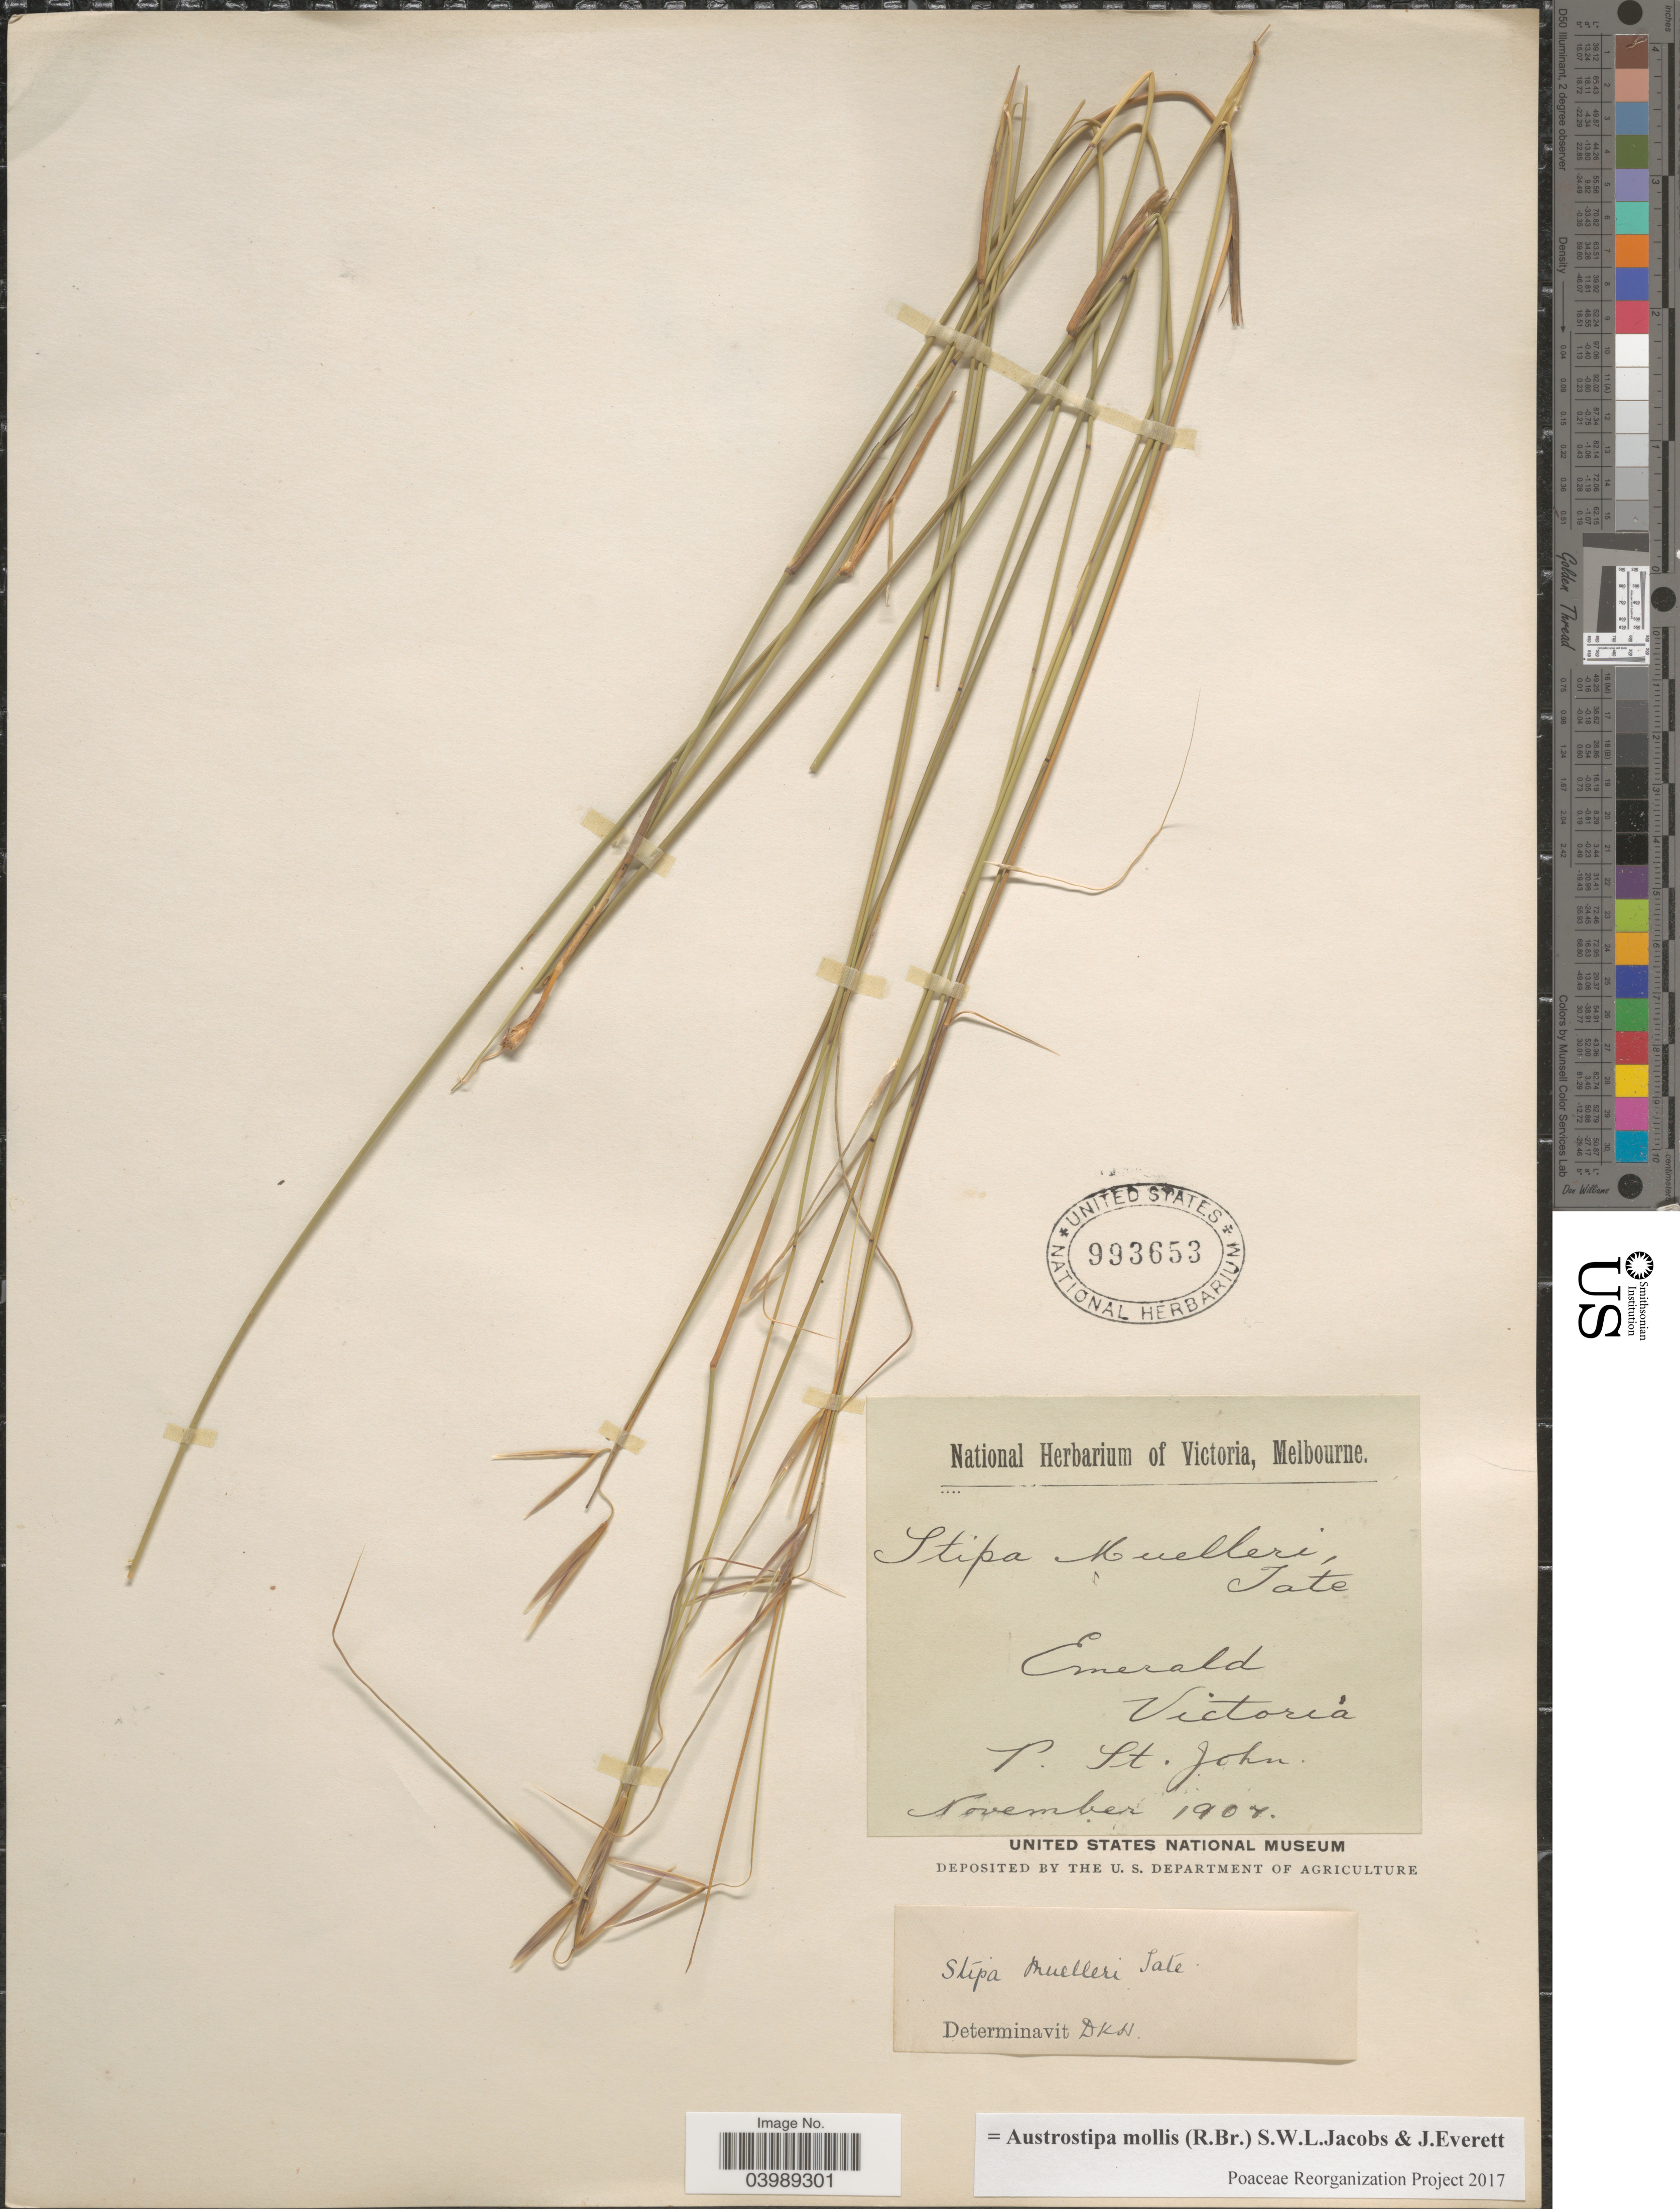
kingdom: Plantae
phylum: Tracheophyta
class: Liliopsida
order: Poales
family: Poaceae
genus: Austrostipa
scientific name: Austrostipa mollis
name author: (R. Br.) S.W.L. Jacobs & J. Everett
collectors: P. St. John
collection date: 1904-11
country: Australia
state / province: Victoria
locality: Emerald. Victoria.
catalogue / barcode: US 993653